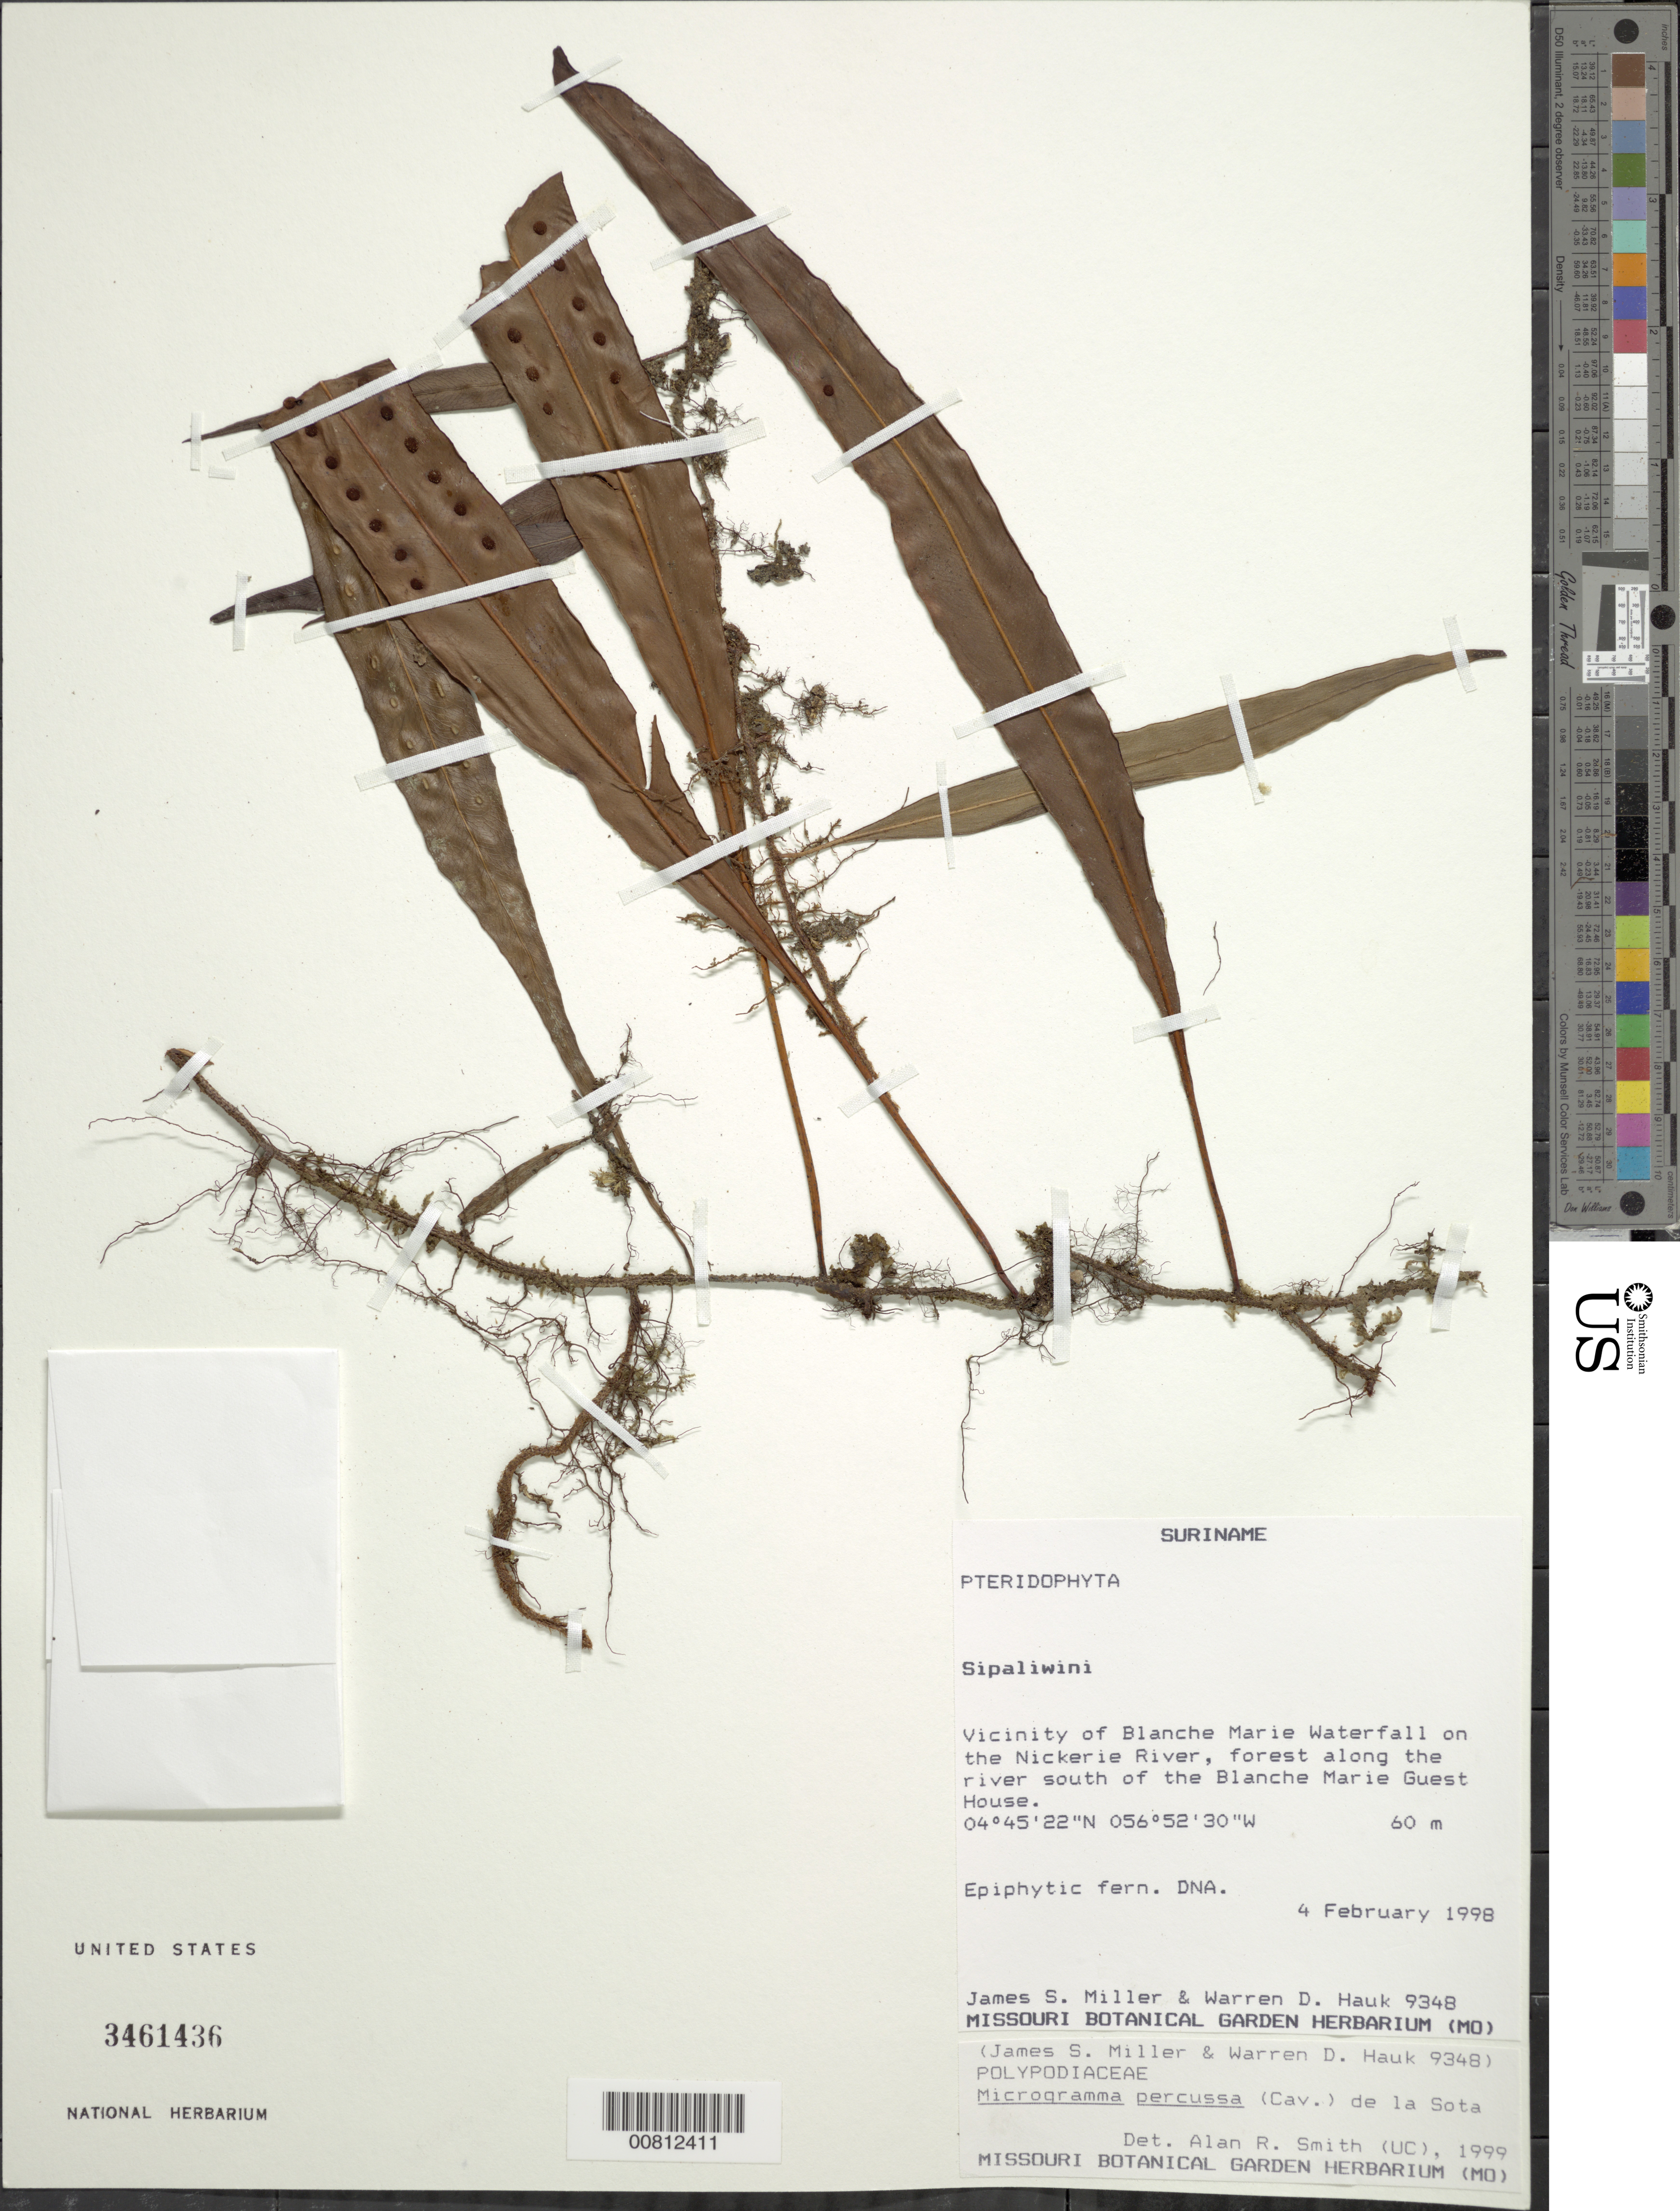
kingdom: Plantae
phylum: Tracheophyta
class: Polypodiopsida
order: Polypodiales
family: Polypodiaceae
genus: Microgramma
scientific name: Microgramma percussa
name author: (Cav.) de la Sota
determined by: Smith, Alan R., (UC)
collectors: J. S. Miller & W. Hauk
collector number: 9348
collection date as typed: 4-Feb-98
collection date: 1998-02-04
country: Suriname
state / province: Sipaliwini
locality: Blanche Marie falls, vic., on Nickerie R., around Blanche Marie Guest House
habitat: Forest along the river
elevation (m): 60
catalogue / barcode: US 3461436